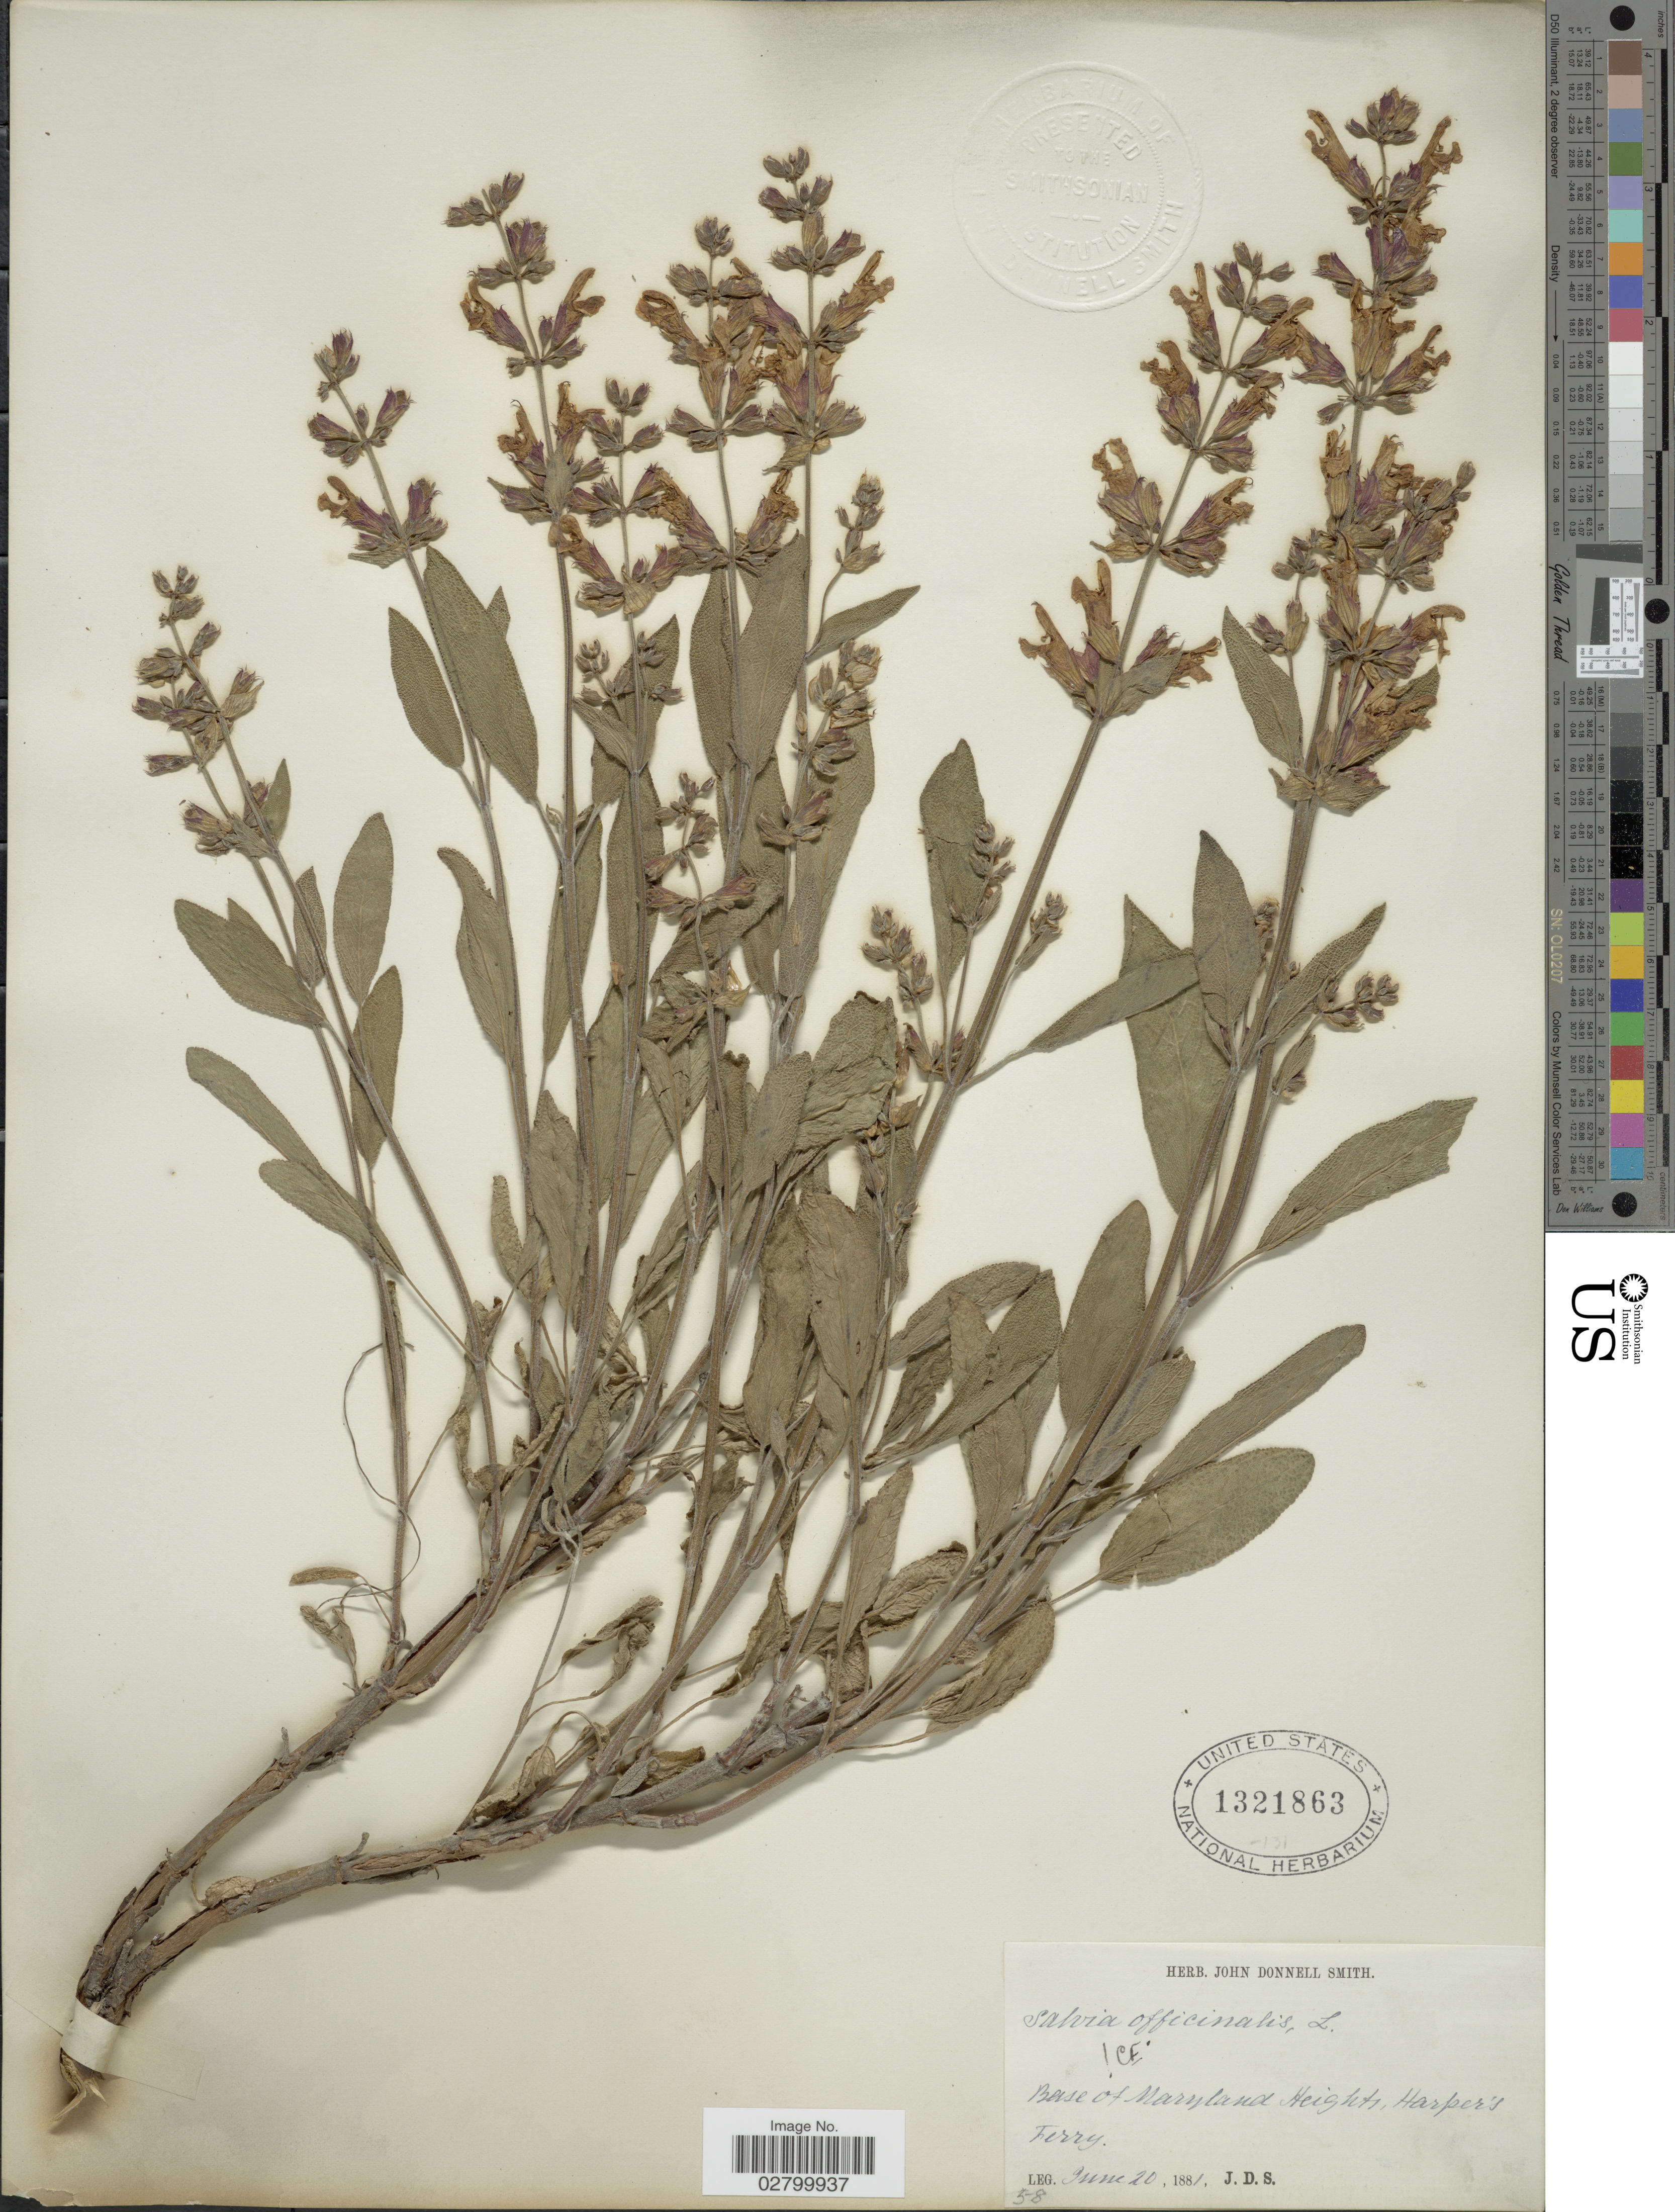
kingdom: Plantae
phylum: Tracheophyta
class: Magnoliopsida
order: Lamiales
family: Lamiaceae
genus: Salvia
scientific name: Salvia officinalis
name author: L.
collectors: J. Donnell Smith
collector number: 58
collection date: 1881-06-20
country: United States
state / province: Maryland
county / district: Washington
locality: Base of Maryland Heights, Harper's Ferry.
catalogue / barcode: US 1321863